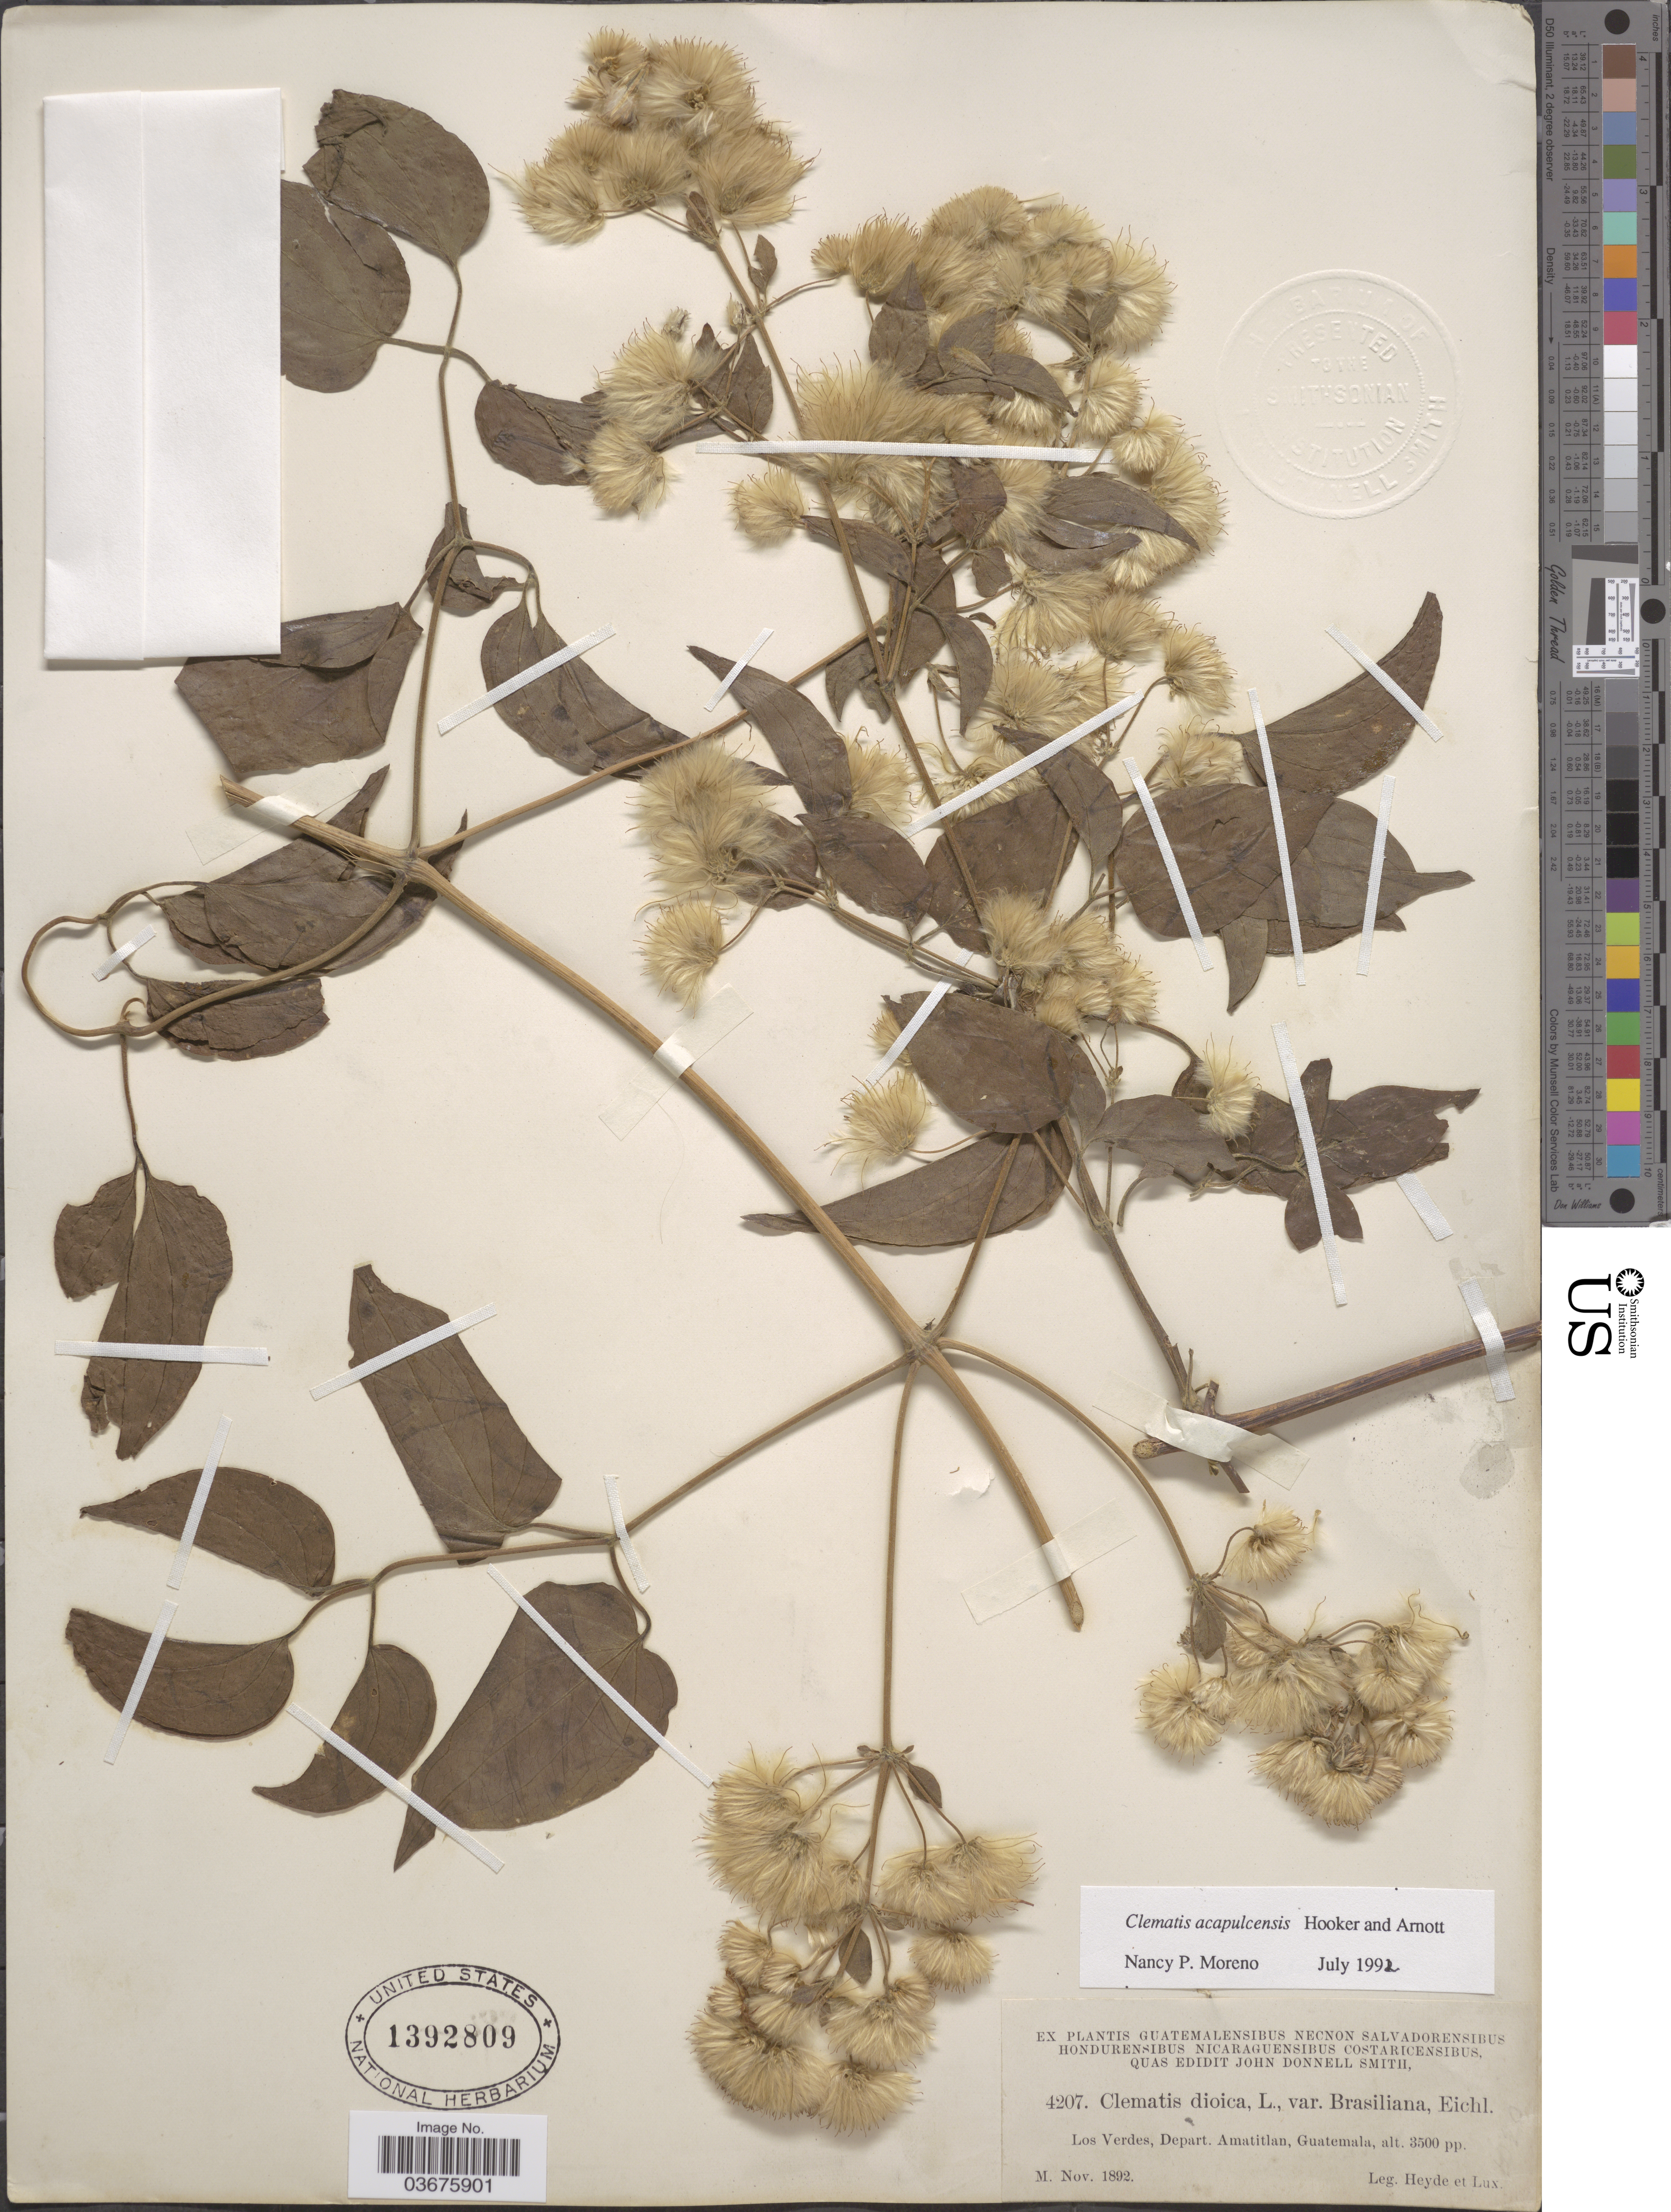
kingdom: Plantae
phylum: Tracheophyta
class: Magnoliopsida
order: Ranunculales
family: Ranunculaceae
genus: Clematis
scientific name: Clematis acapulcensis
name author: Hook. & Arn.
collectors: Heyde & Lux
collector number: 4207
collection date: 1892-11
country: Guatemala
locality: Los Verdes, Depart. Amatitlan.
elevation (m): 1067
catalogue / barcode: US 1392809